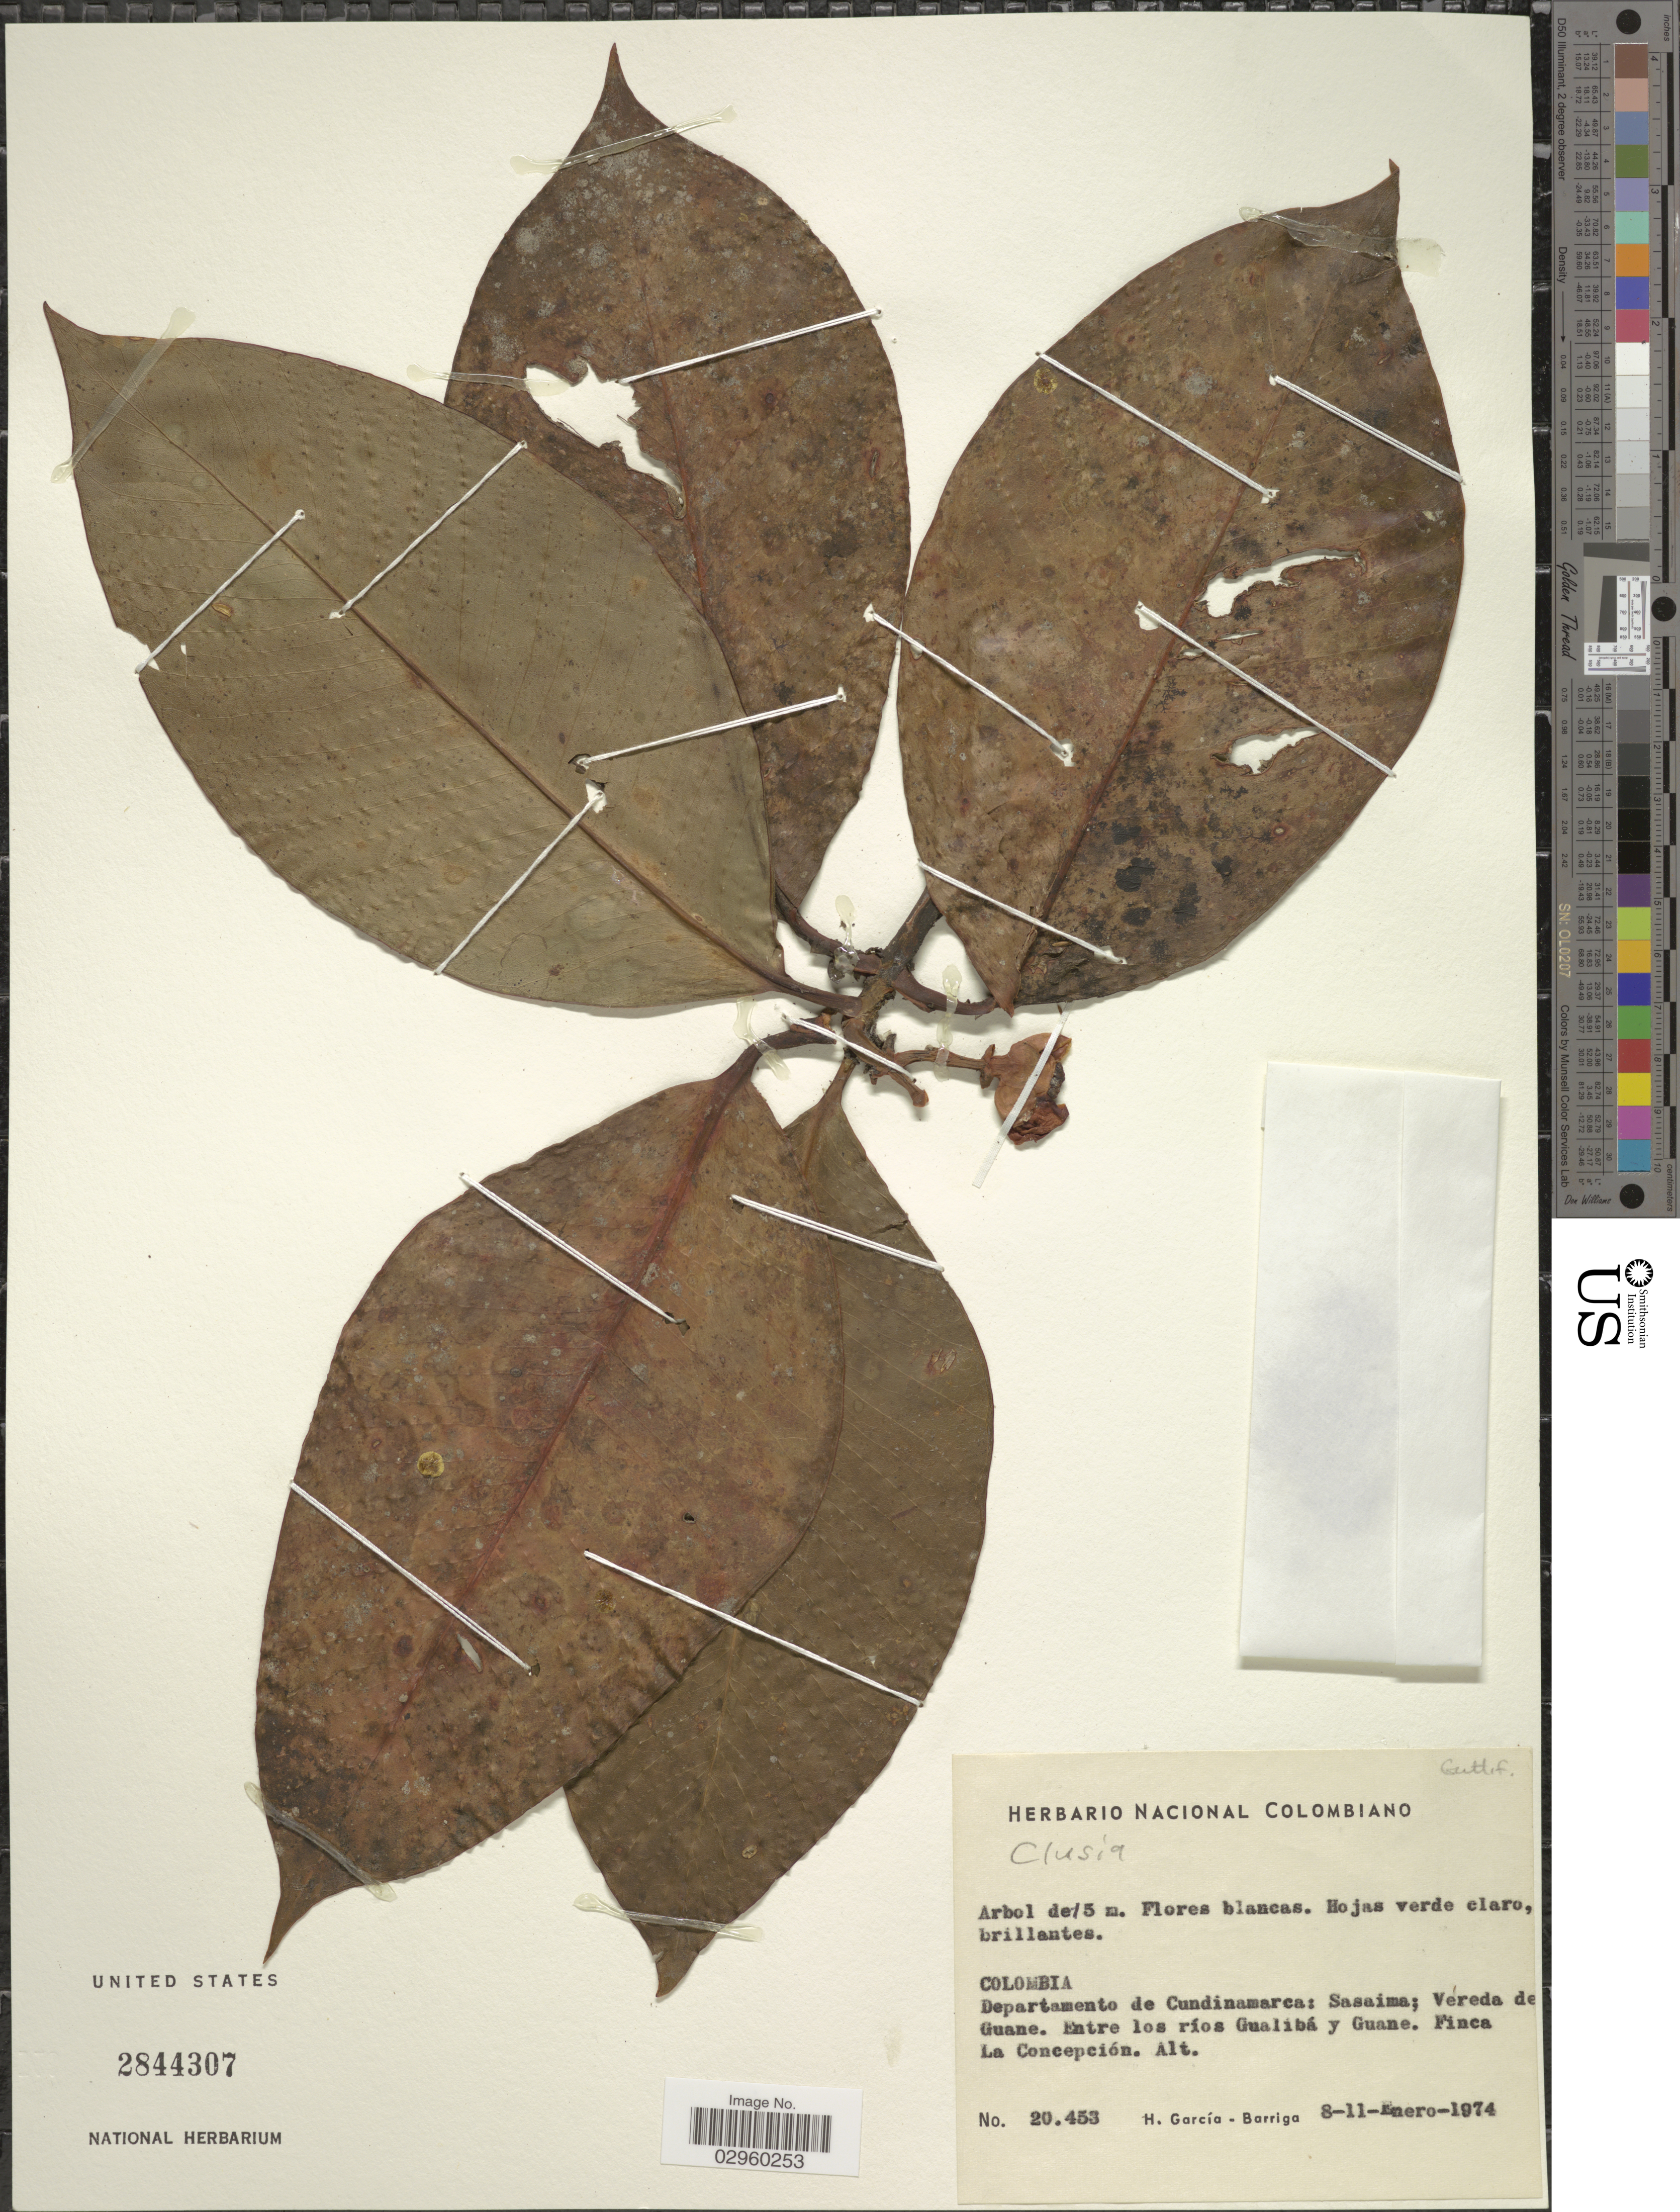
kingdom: Plantae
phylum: Tracheophyta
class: Magnoliopsida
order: Malpighiales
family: Clusiaceae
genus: Clusia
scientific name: Clusia sp.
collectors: H. García Barriga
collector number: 20453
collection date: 1974-01-08/1974-01-11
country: Colombia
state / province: Cundinamarca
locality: Departamento de Cundinamarca: Sasaima; Vereda de Guane. Entre los ríos Gualibá y Guane. Finca La Concepción.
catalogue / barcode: US 2844307